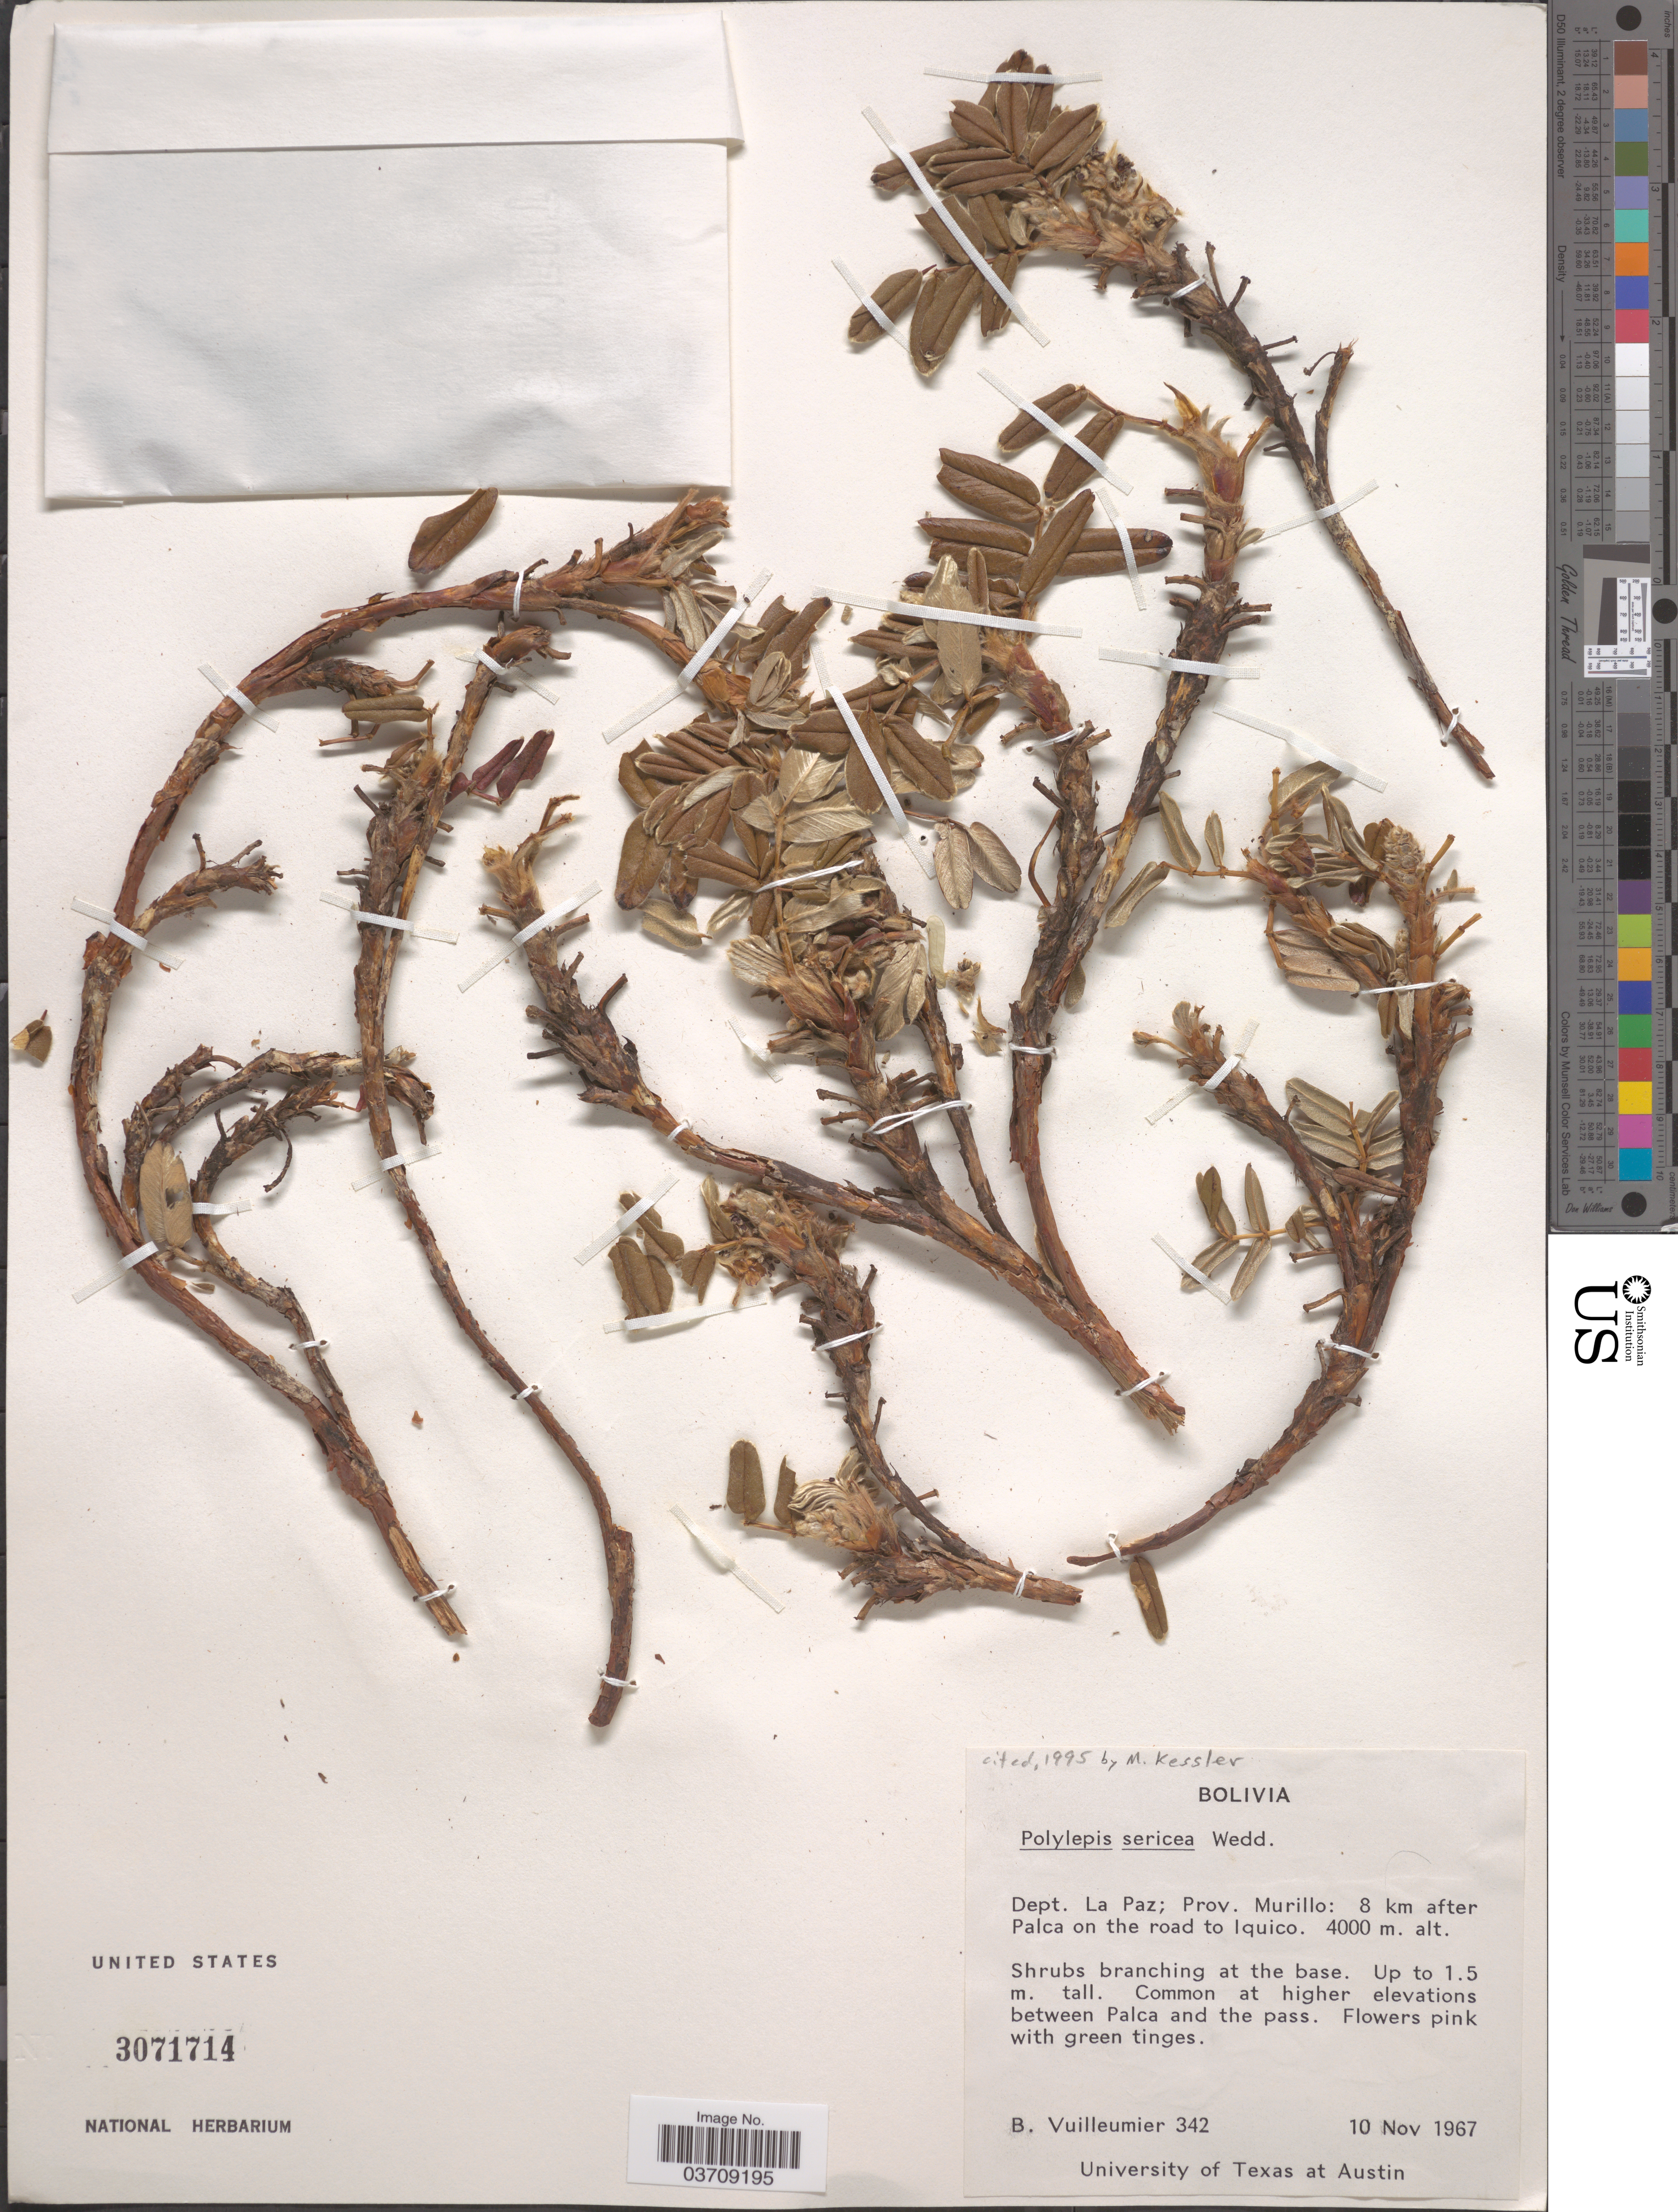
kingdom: Plantae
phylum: Tracheophyta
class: Magnoliopsida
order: Rosales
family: Rosaceae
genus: Polylepis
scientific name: Polylepis sericea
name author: Wedd.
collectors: B. Vuilleumier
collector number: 342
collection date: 1967-11-10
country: Bolivia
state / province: La Paz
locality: Dept. La Paz; Prov. Murillo: 8 km after Palca on the road to Iquico.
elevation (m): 4000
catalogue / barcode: US 3071714